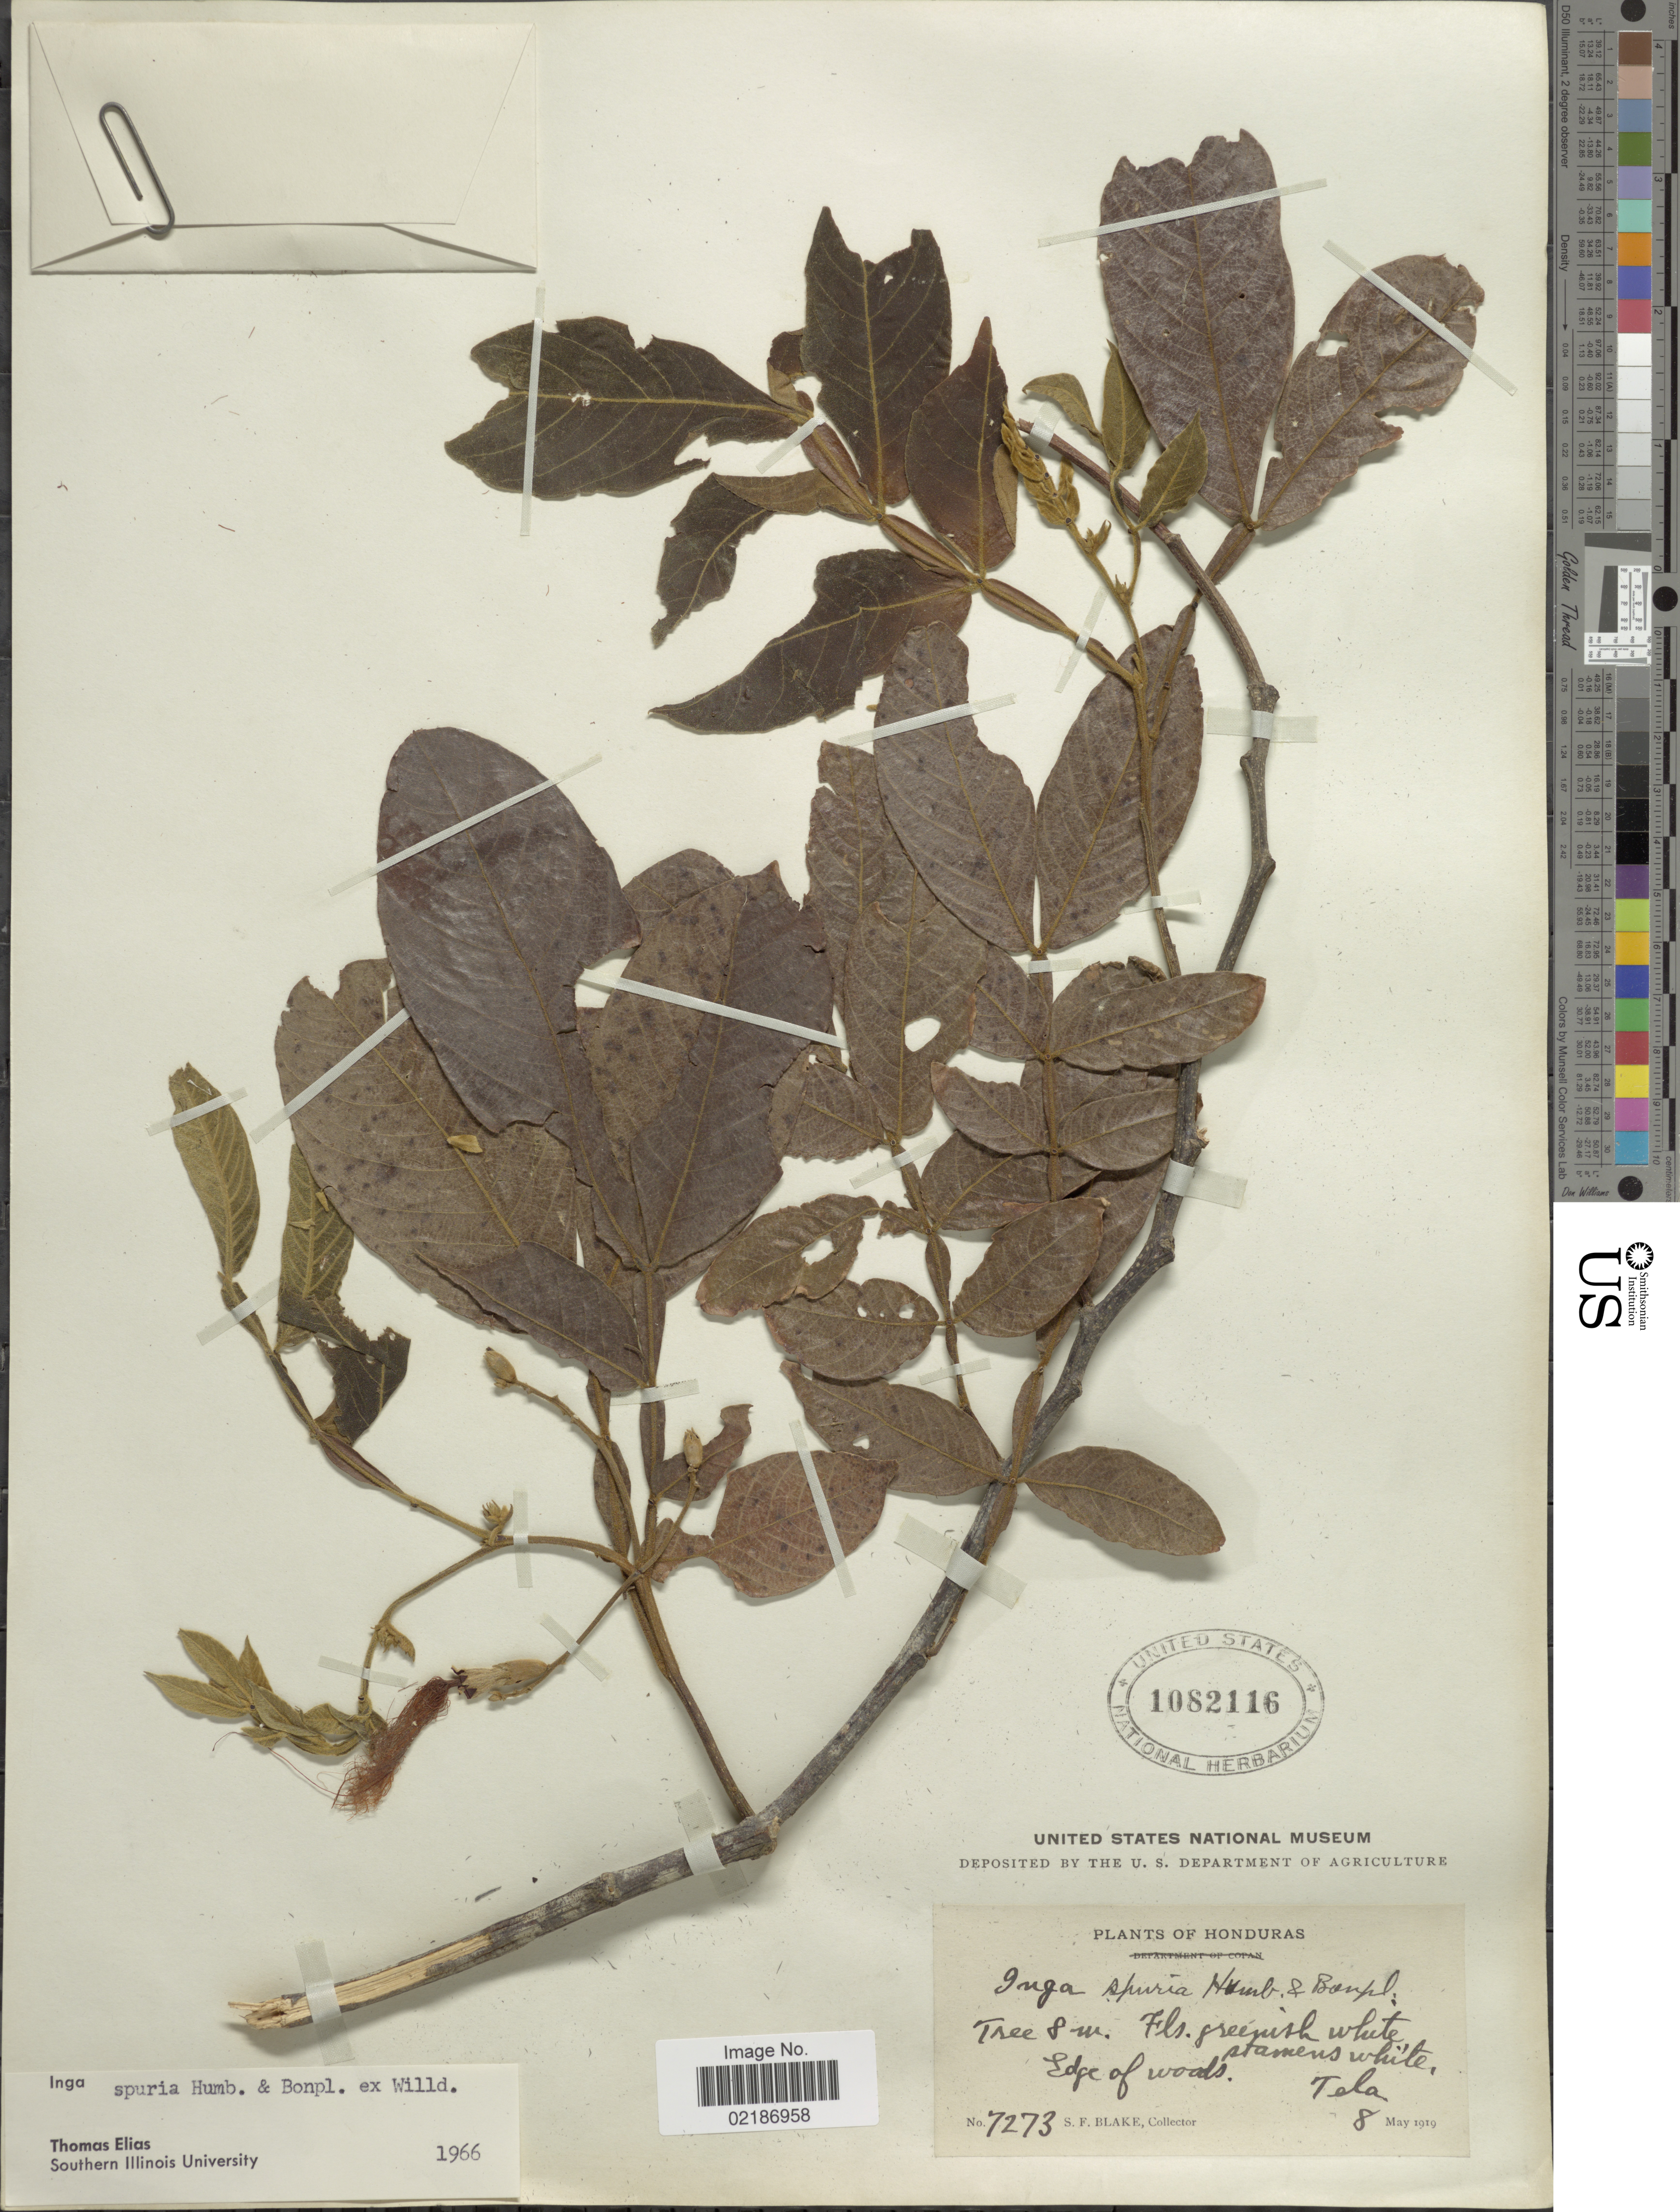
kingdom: Plantae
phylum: Tracheophyta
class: Magnoliopsida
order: Fabales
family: Fabaceae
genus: Inga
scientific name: Inga vera subsp. vera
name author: Willd.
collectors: S. Blake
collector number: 7273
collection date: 1919-05-08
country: Honduras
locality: Tela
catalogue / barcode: US 1082116